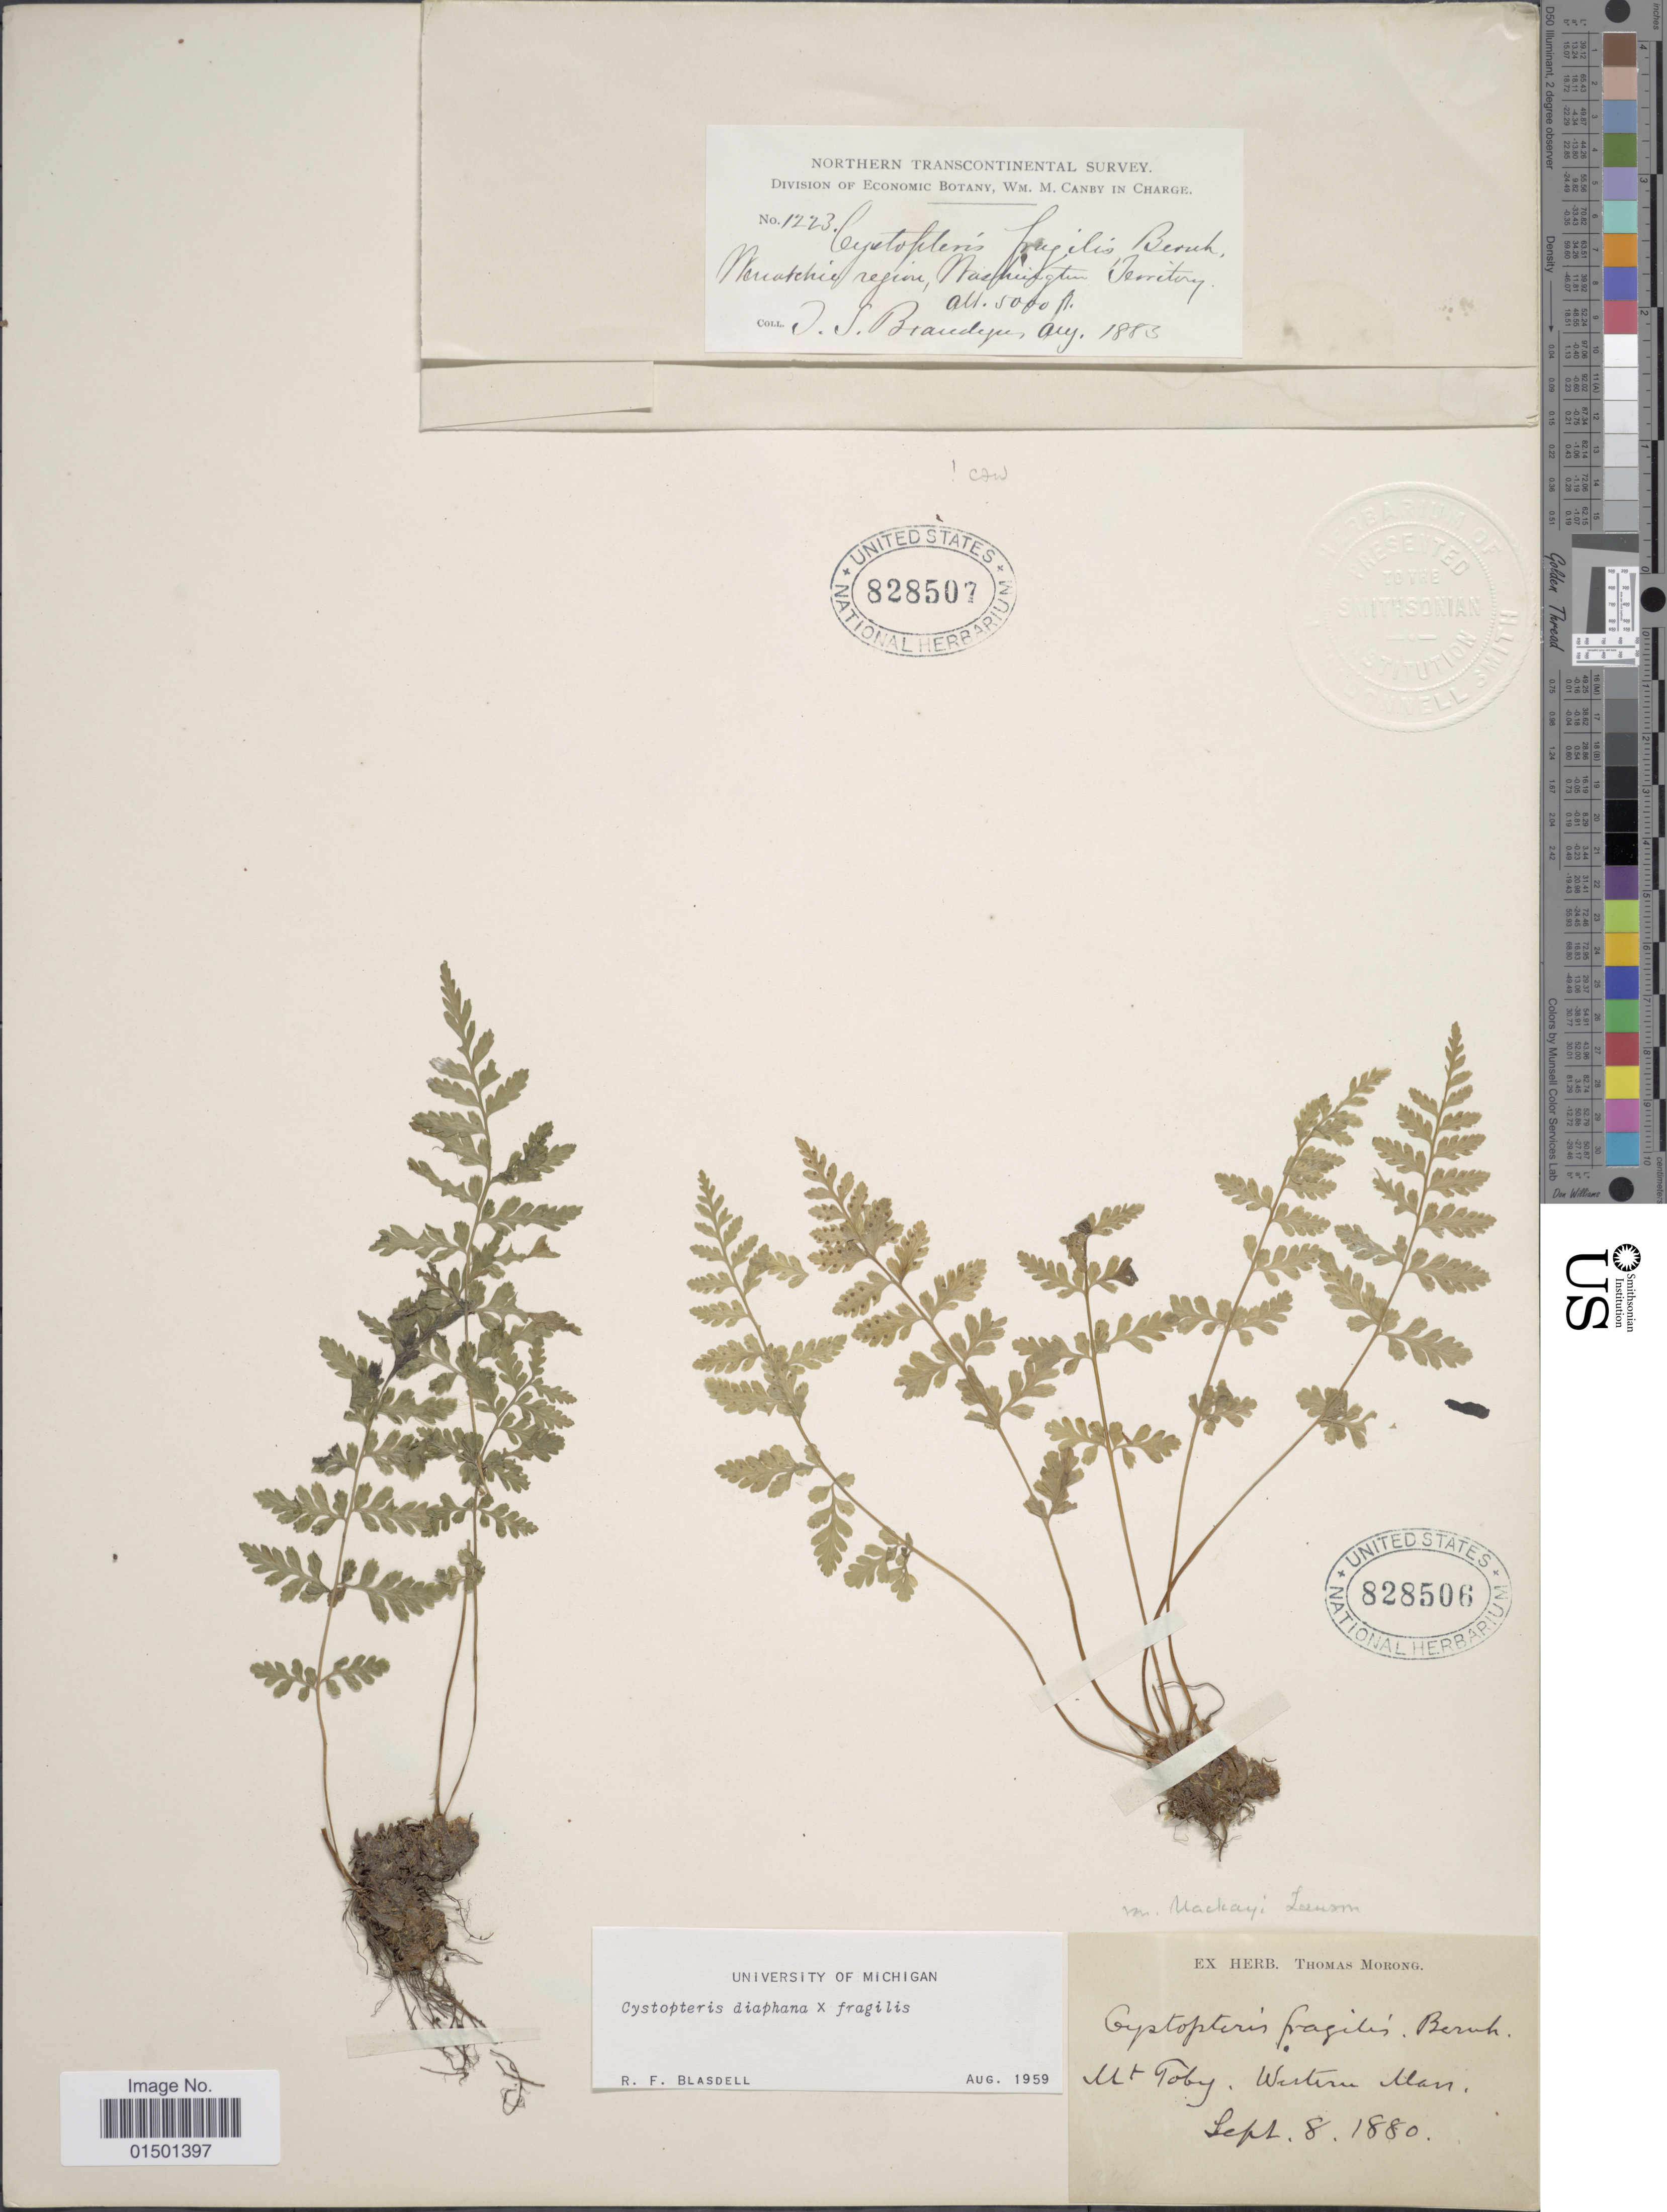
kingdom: Plantae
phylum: Tracheophyta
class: Polypodiopsida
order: Polypodiales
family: Cystopteridaceae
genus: Cystopteris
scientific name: Cystopteris diaphana x C. fragilis (L.) Bernh.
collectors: J. S. Brandegee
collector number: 1223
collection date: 1883-08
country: United States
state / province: Washington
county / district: Chelan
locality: Wenatchee region, Washington Territory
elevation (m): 1524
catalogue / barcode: US 828507